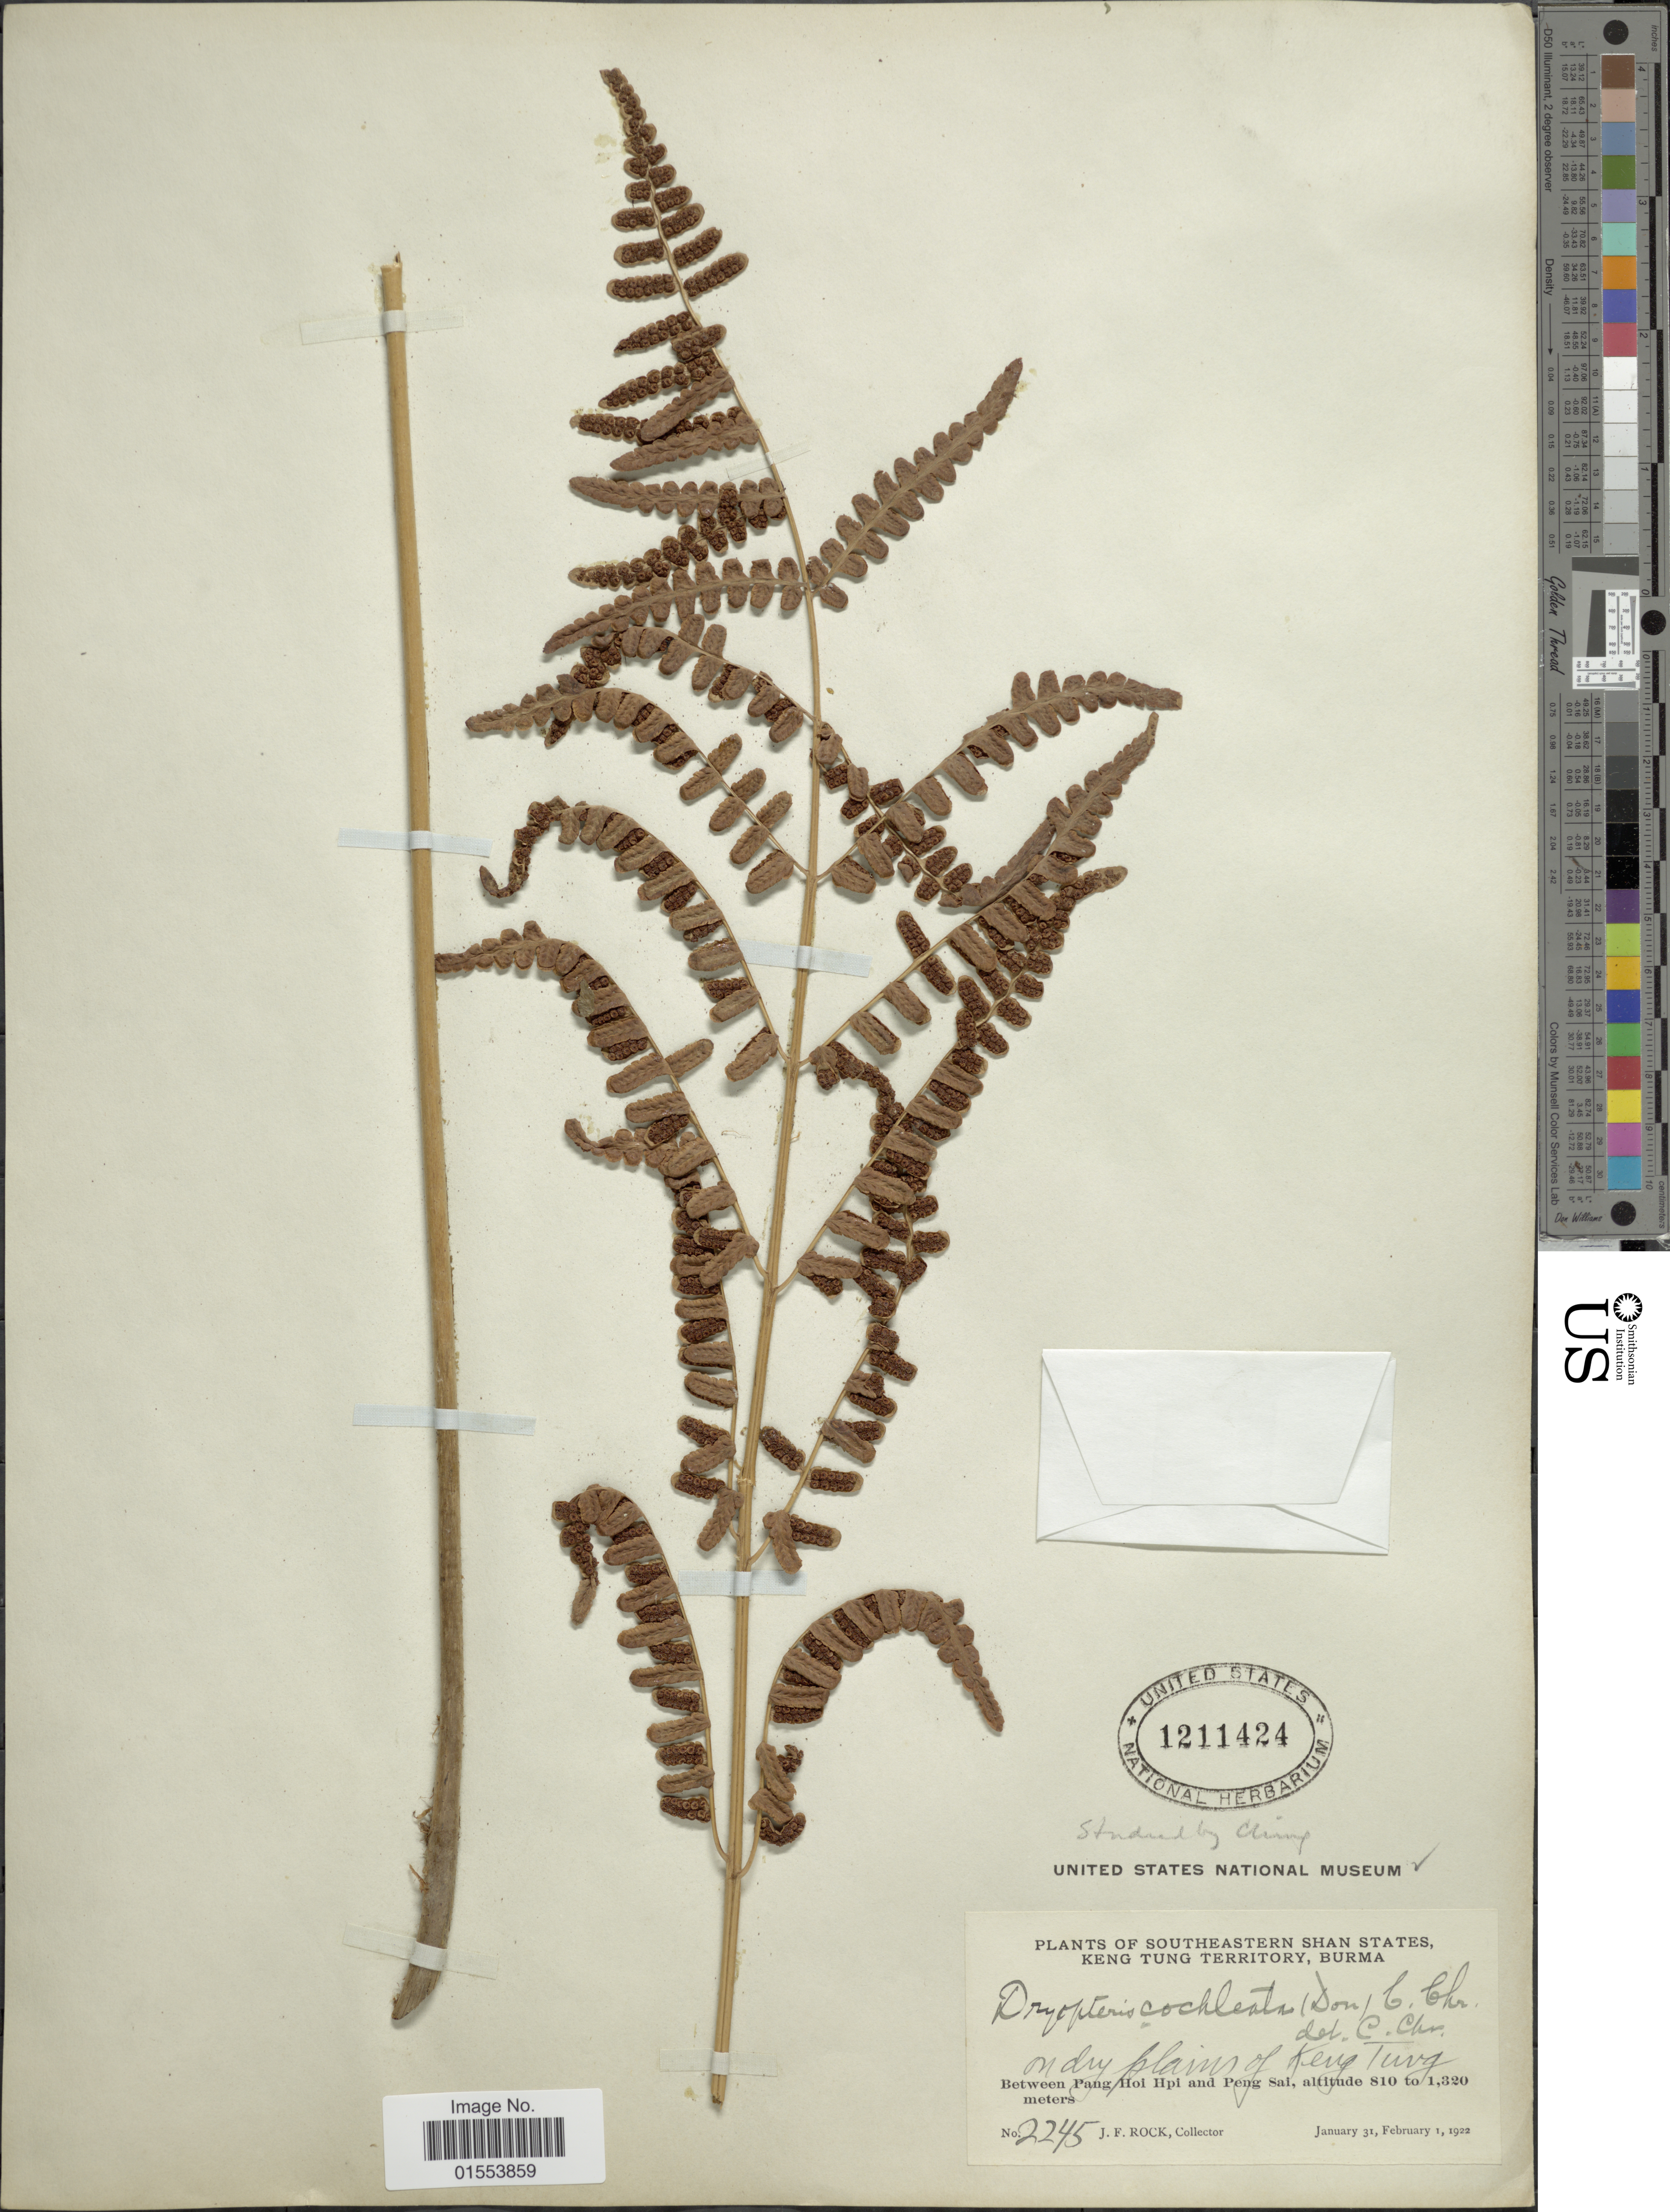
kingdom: Plantae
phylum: Tracheophyta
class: Polypodiopsida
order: Polypodiales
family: Dryopteridaceae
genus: Dryopteris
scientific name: Dryopteris cochleata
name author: (D. Don) C. Chr.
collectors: J. Rock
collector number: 2245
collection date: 1922-01-31/1922-02-01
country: Myanmar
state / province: Shan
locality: Southeastern Shan States, Keng Tung Territory, Burma. Between Pang Hoi Hpi and Peng Sai.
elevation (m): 810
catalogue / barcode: US 1211424